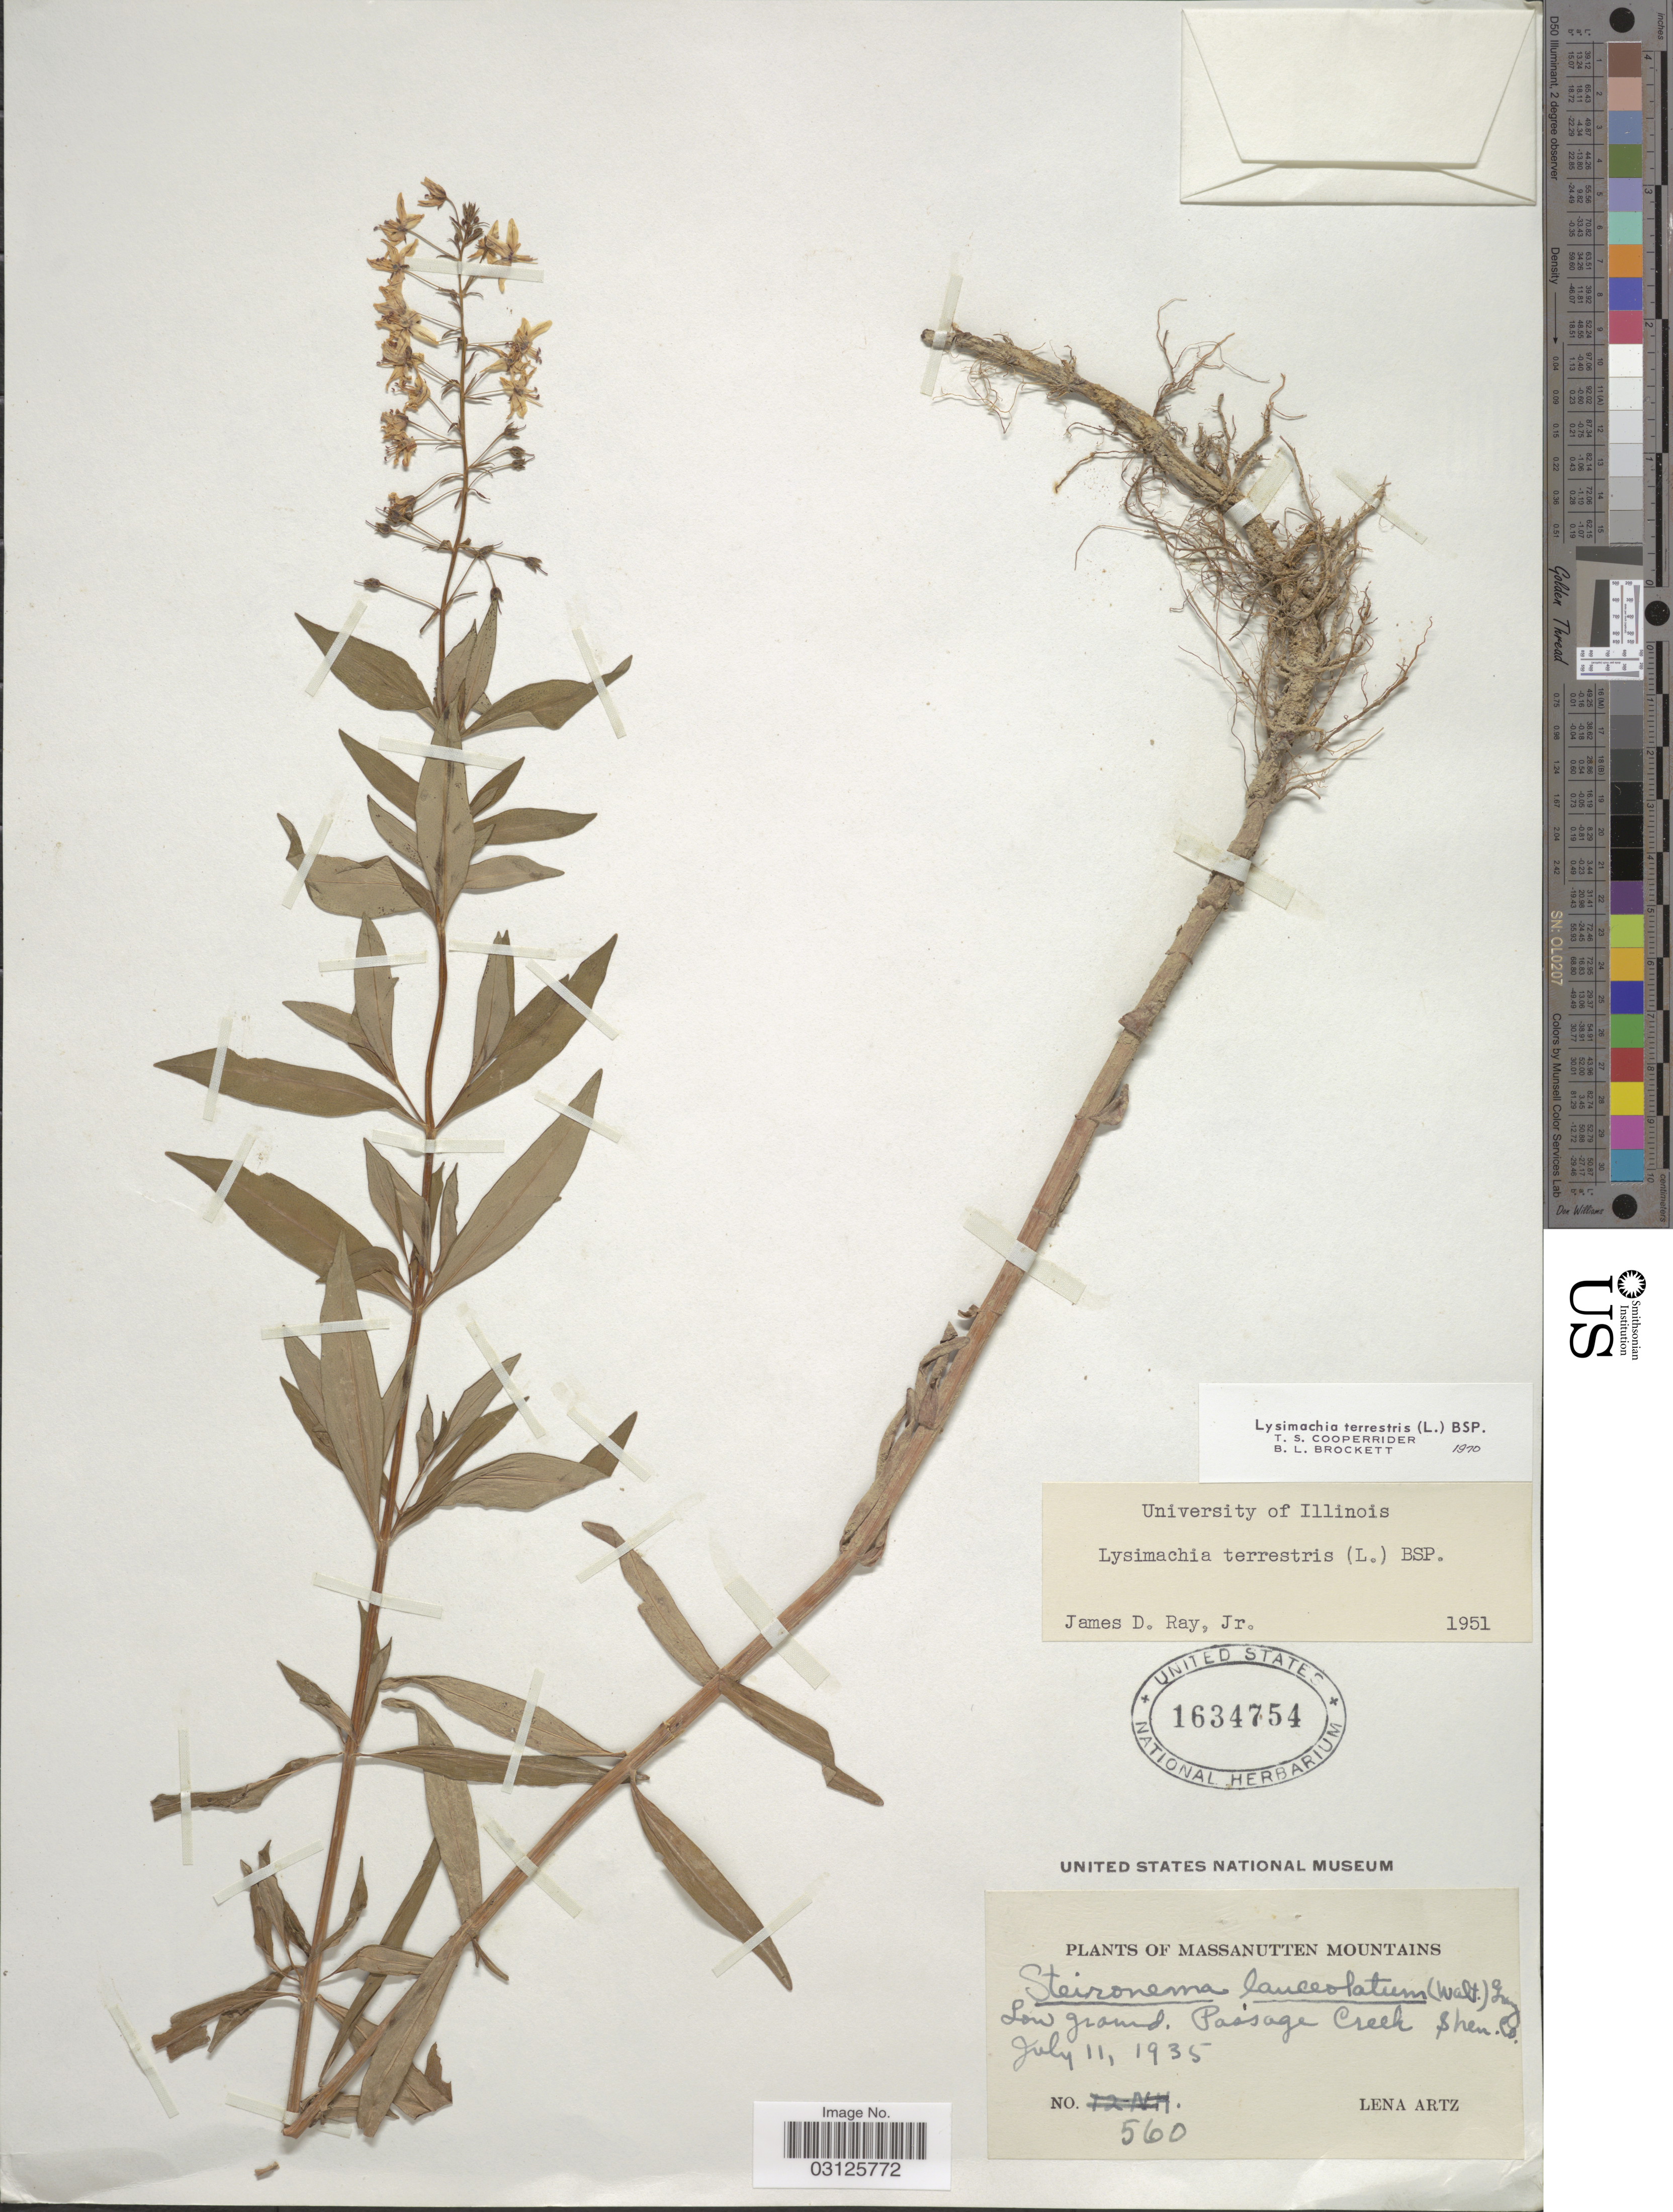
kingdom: Plantae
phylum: Tracheophyta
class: Magnoliopsida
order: Ericales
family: Primulaceae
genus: Lysimachia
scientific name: Lysimachia terrestris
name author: (L.) Britton, Stearns & Poggenb.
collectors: L. Artz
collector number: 560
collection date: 1935-07-11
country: United States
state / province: Virginia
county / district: Shenandoah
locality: Massanutten Mountains, Passage Creek, Shen. Co.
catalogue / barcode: US 1634754